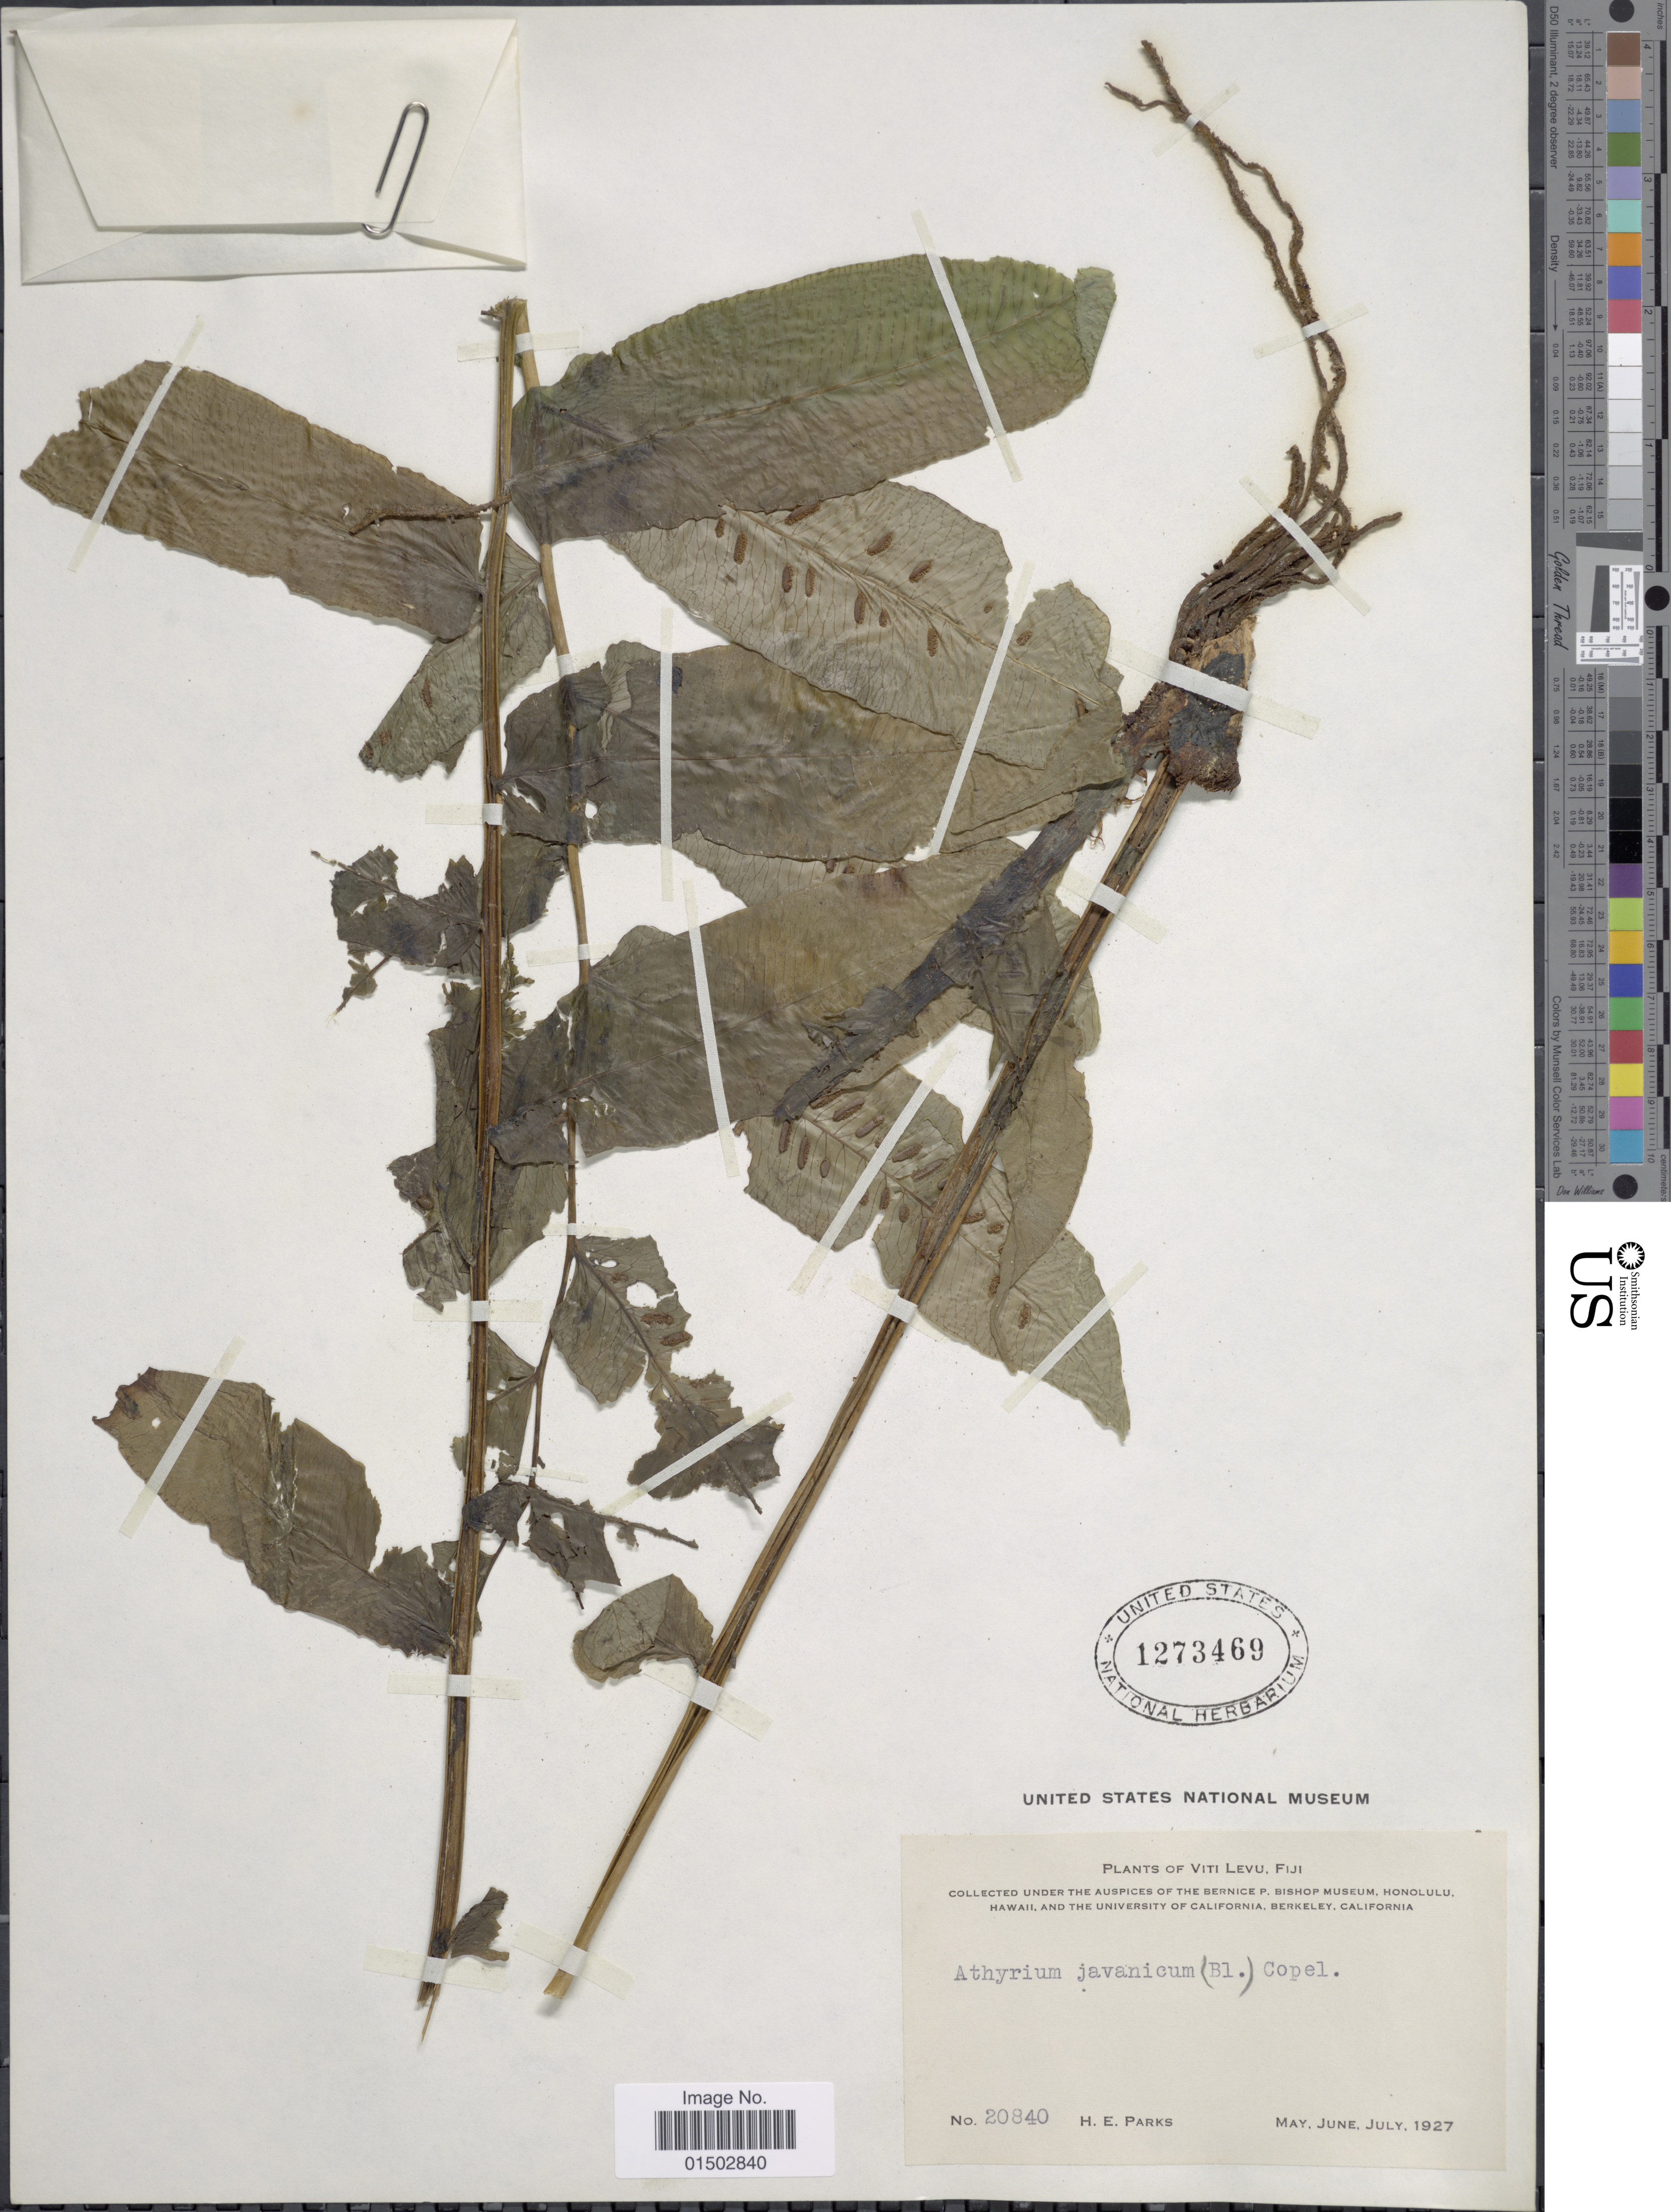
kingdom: Plantae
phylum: Tracheophyta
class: Polypodiopsida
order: Polypodiales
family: Diplaziopsidaceae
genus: Diplaziopsis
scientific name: Diplaziopsis javanica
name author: (Blume) C. Chr.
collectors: H. E. Parks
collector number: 20840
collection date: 1927-05/1927-07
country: Fiji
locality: Viti Levu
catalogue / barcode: US 1273469